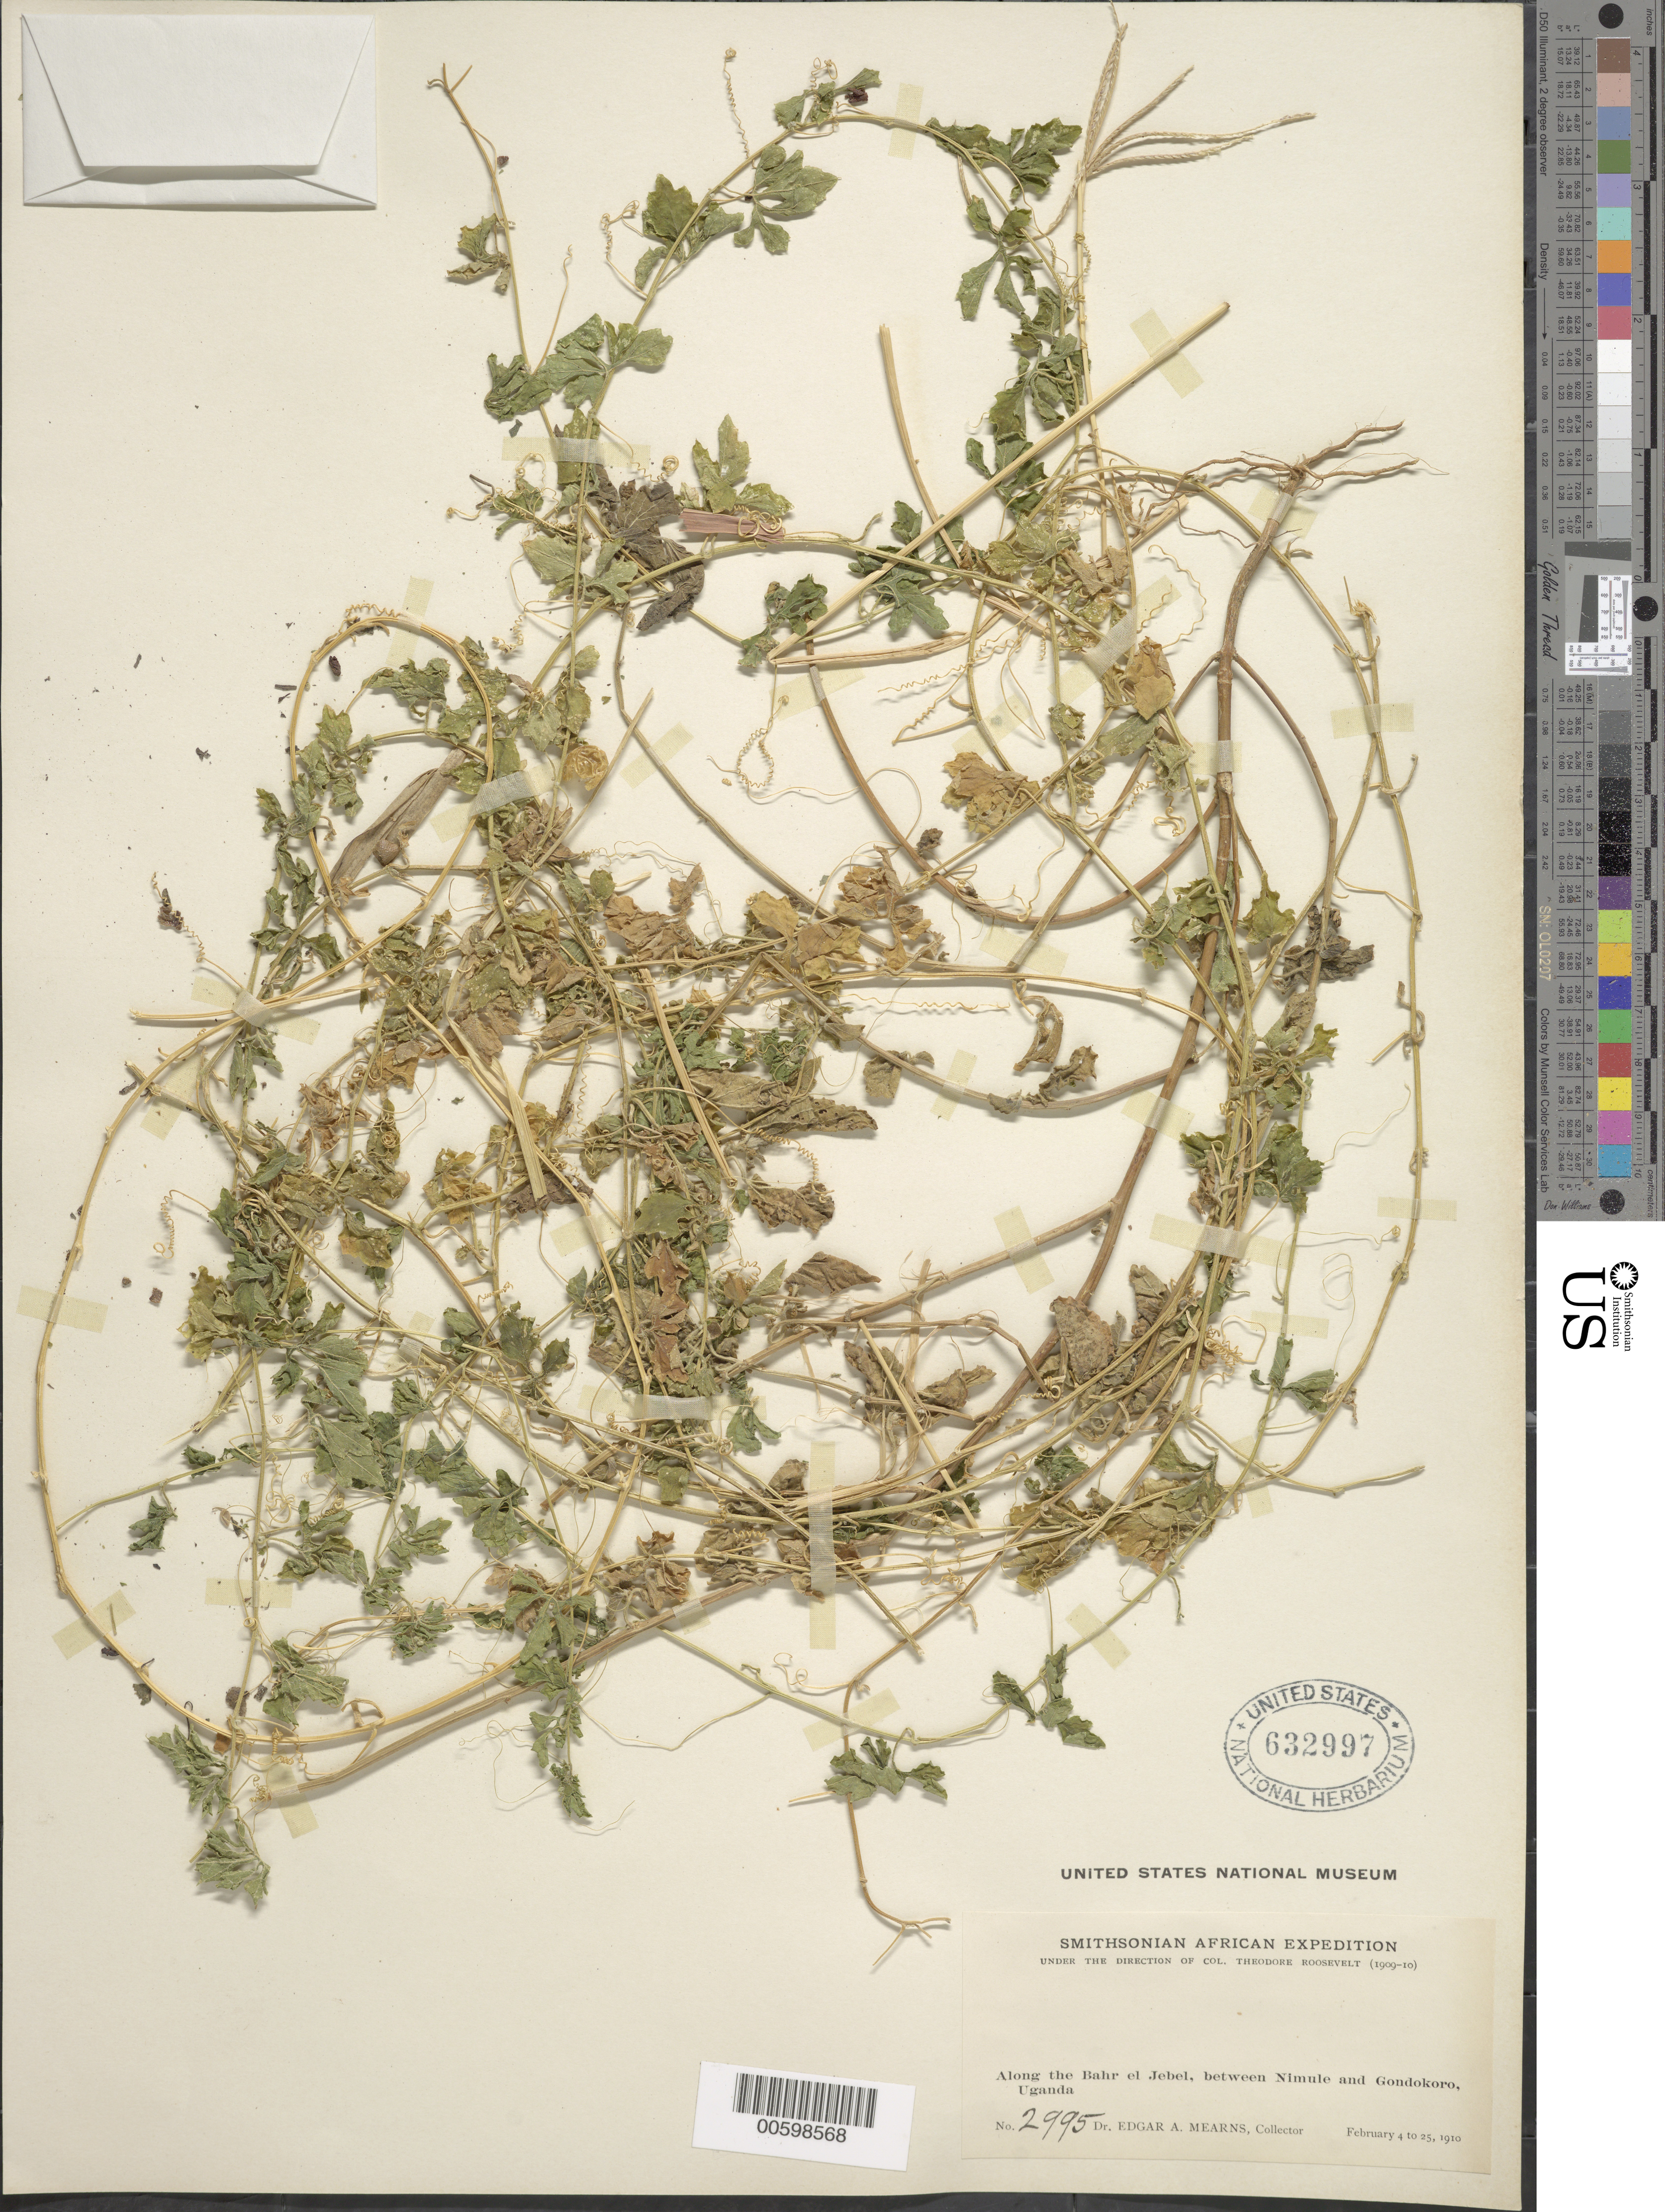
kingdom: Plantae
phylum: Tracheophyta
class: Magnoliopsida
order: Cucurbitales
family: Cucurbitaceae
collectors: E. A. Mearns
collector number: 2995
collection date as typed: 04 Feb 1910 to 25 Feb 1910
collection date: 1910-02-04/1910-02-25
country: Sudan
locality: Along the Bahr el Jebel, between Nimule and Gondokoro, Uganda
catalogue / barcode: US 632997